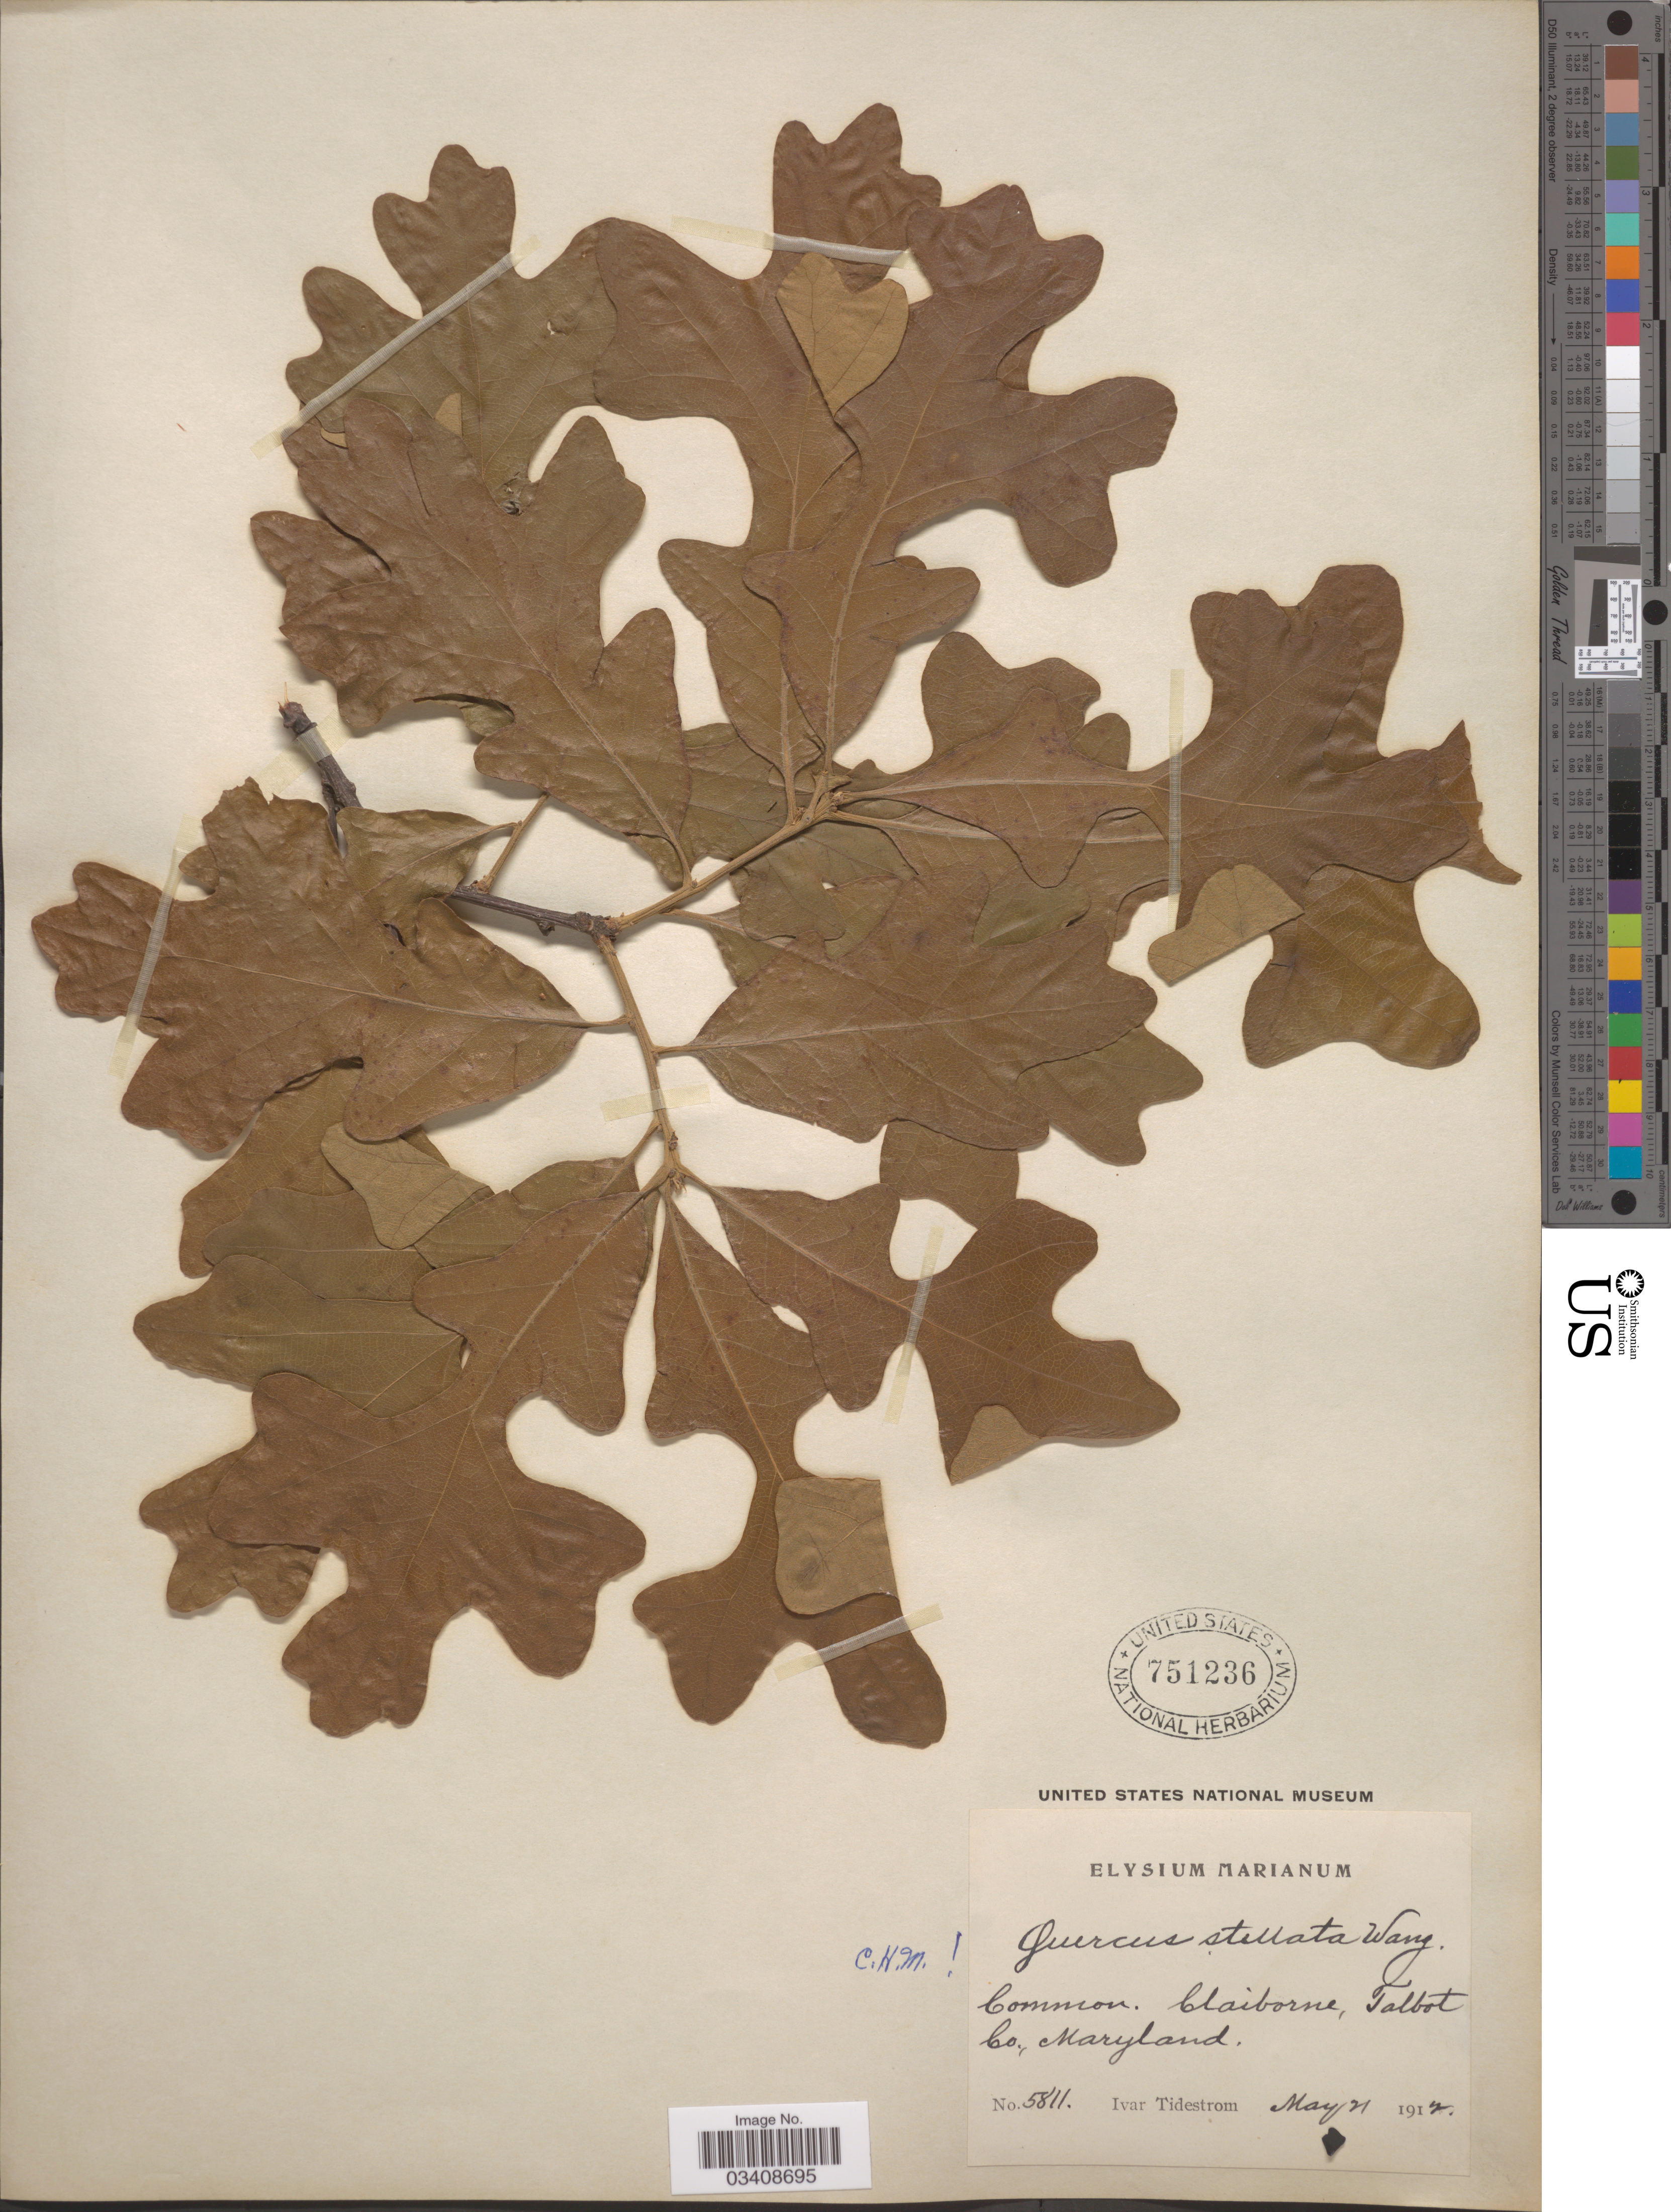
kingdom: Plantae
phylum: Tracheophyta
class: Magnoliopsida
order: Fagales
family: Fagaceae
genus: Quercus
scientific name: Quercus stellata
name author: Wangenh.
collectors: I. F. Tidestrom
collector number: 5811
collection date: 1912-05-21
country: United States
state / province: Maryland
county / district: Talbot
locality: Common. Claiborne, Talbot Co.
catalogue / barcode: US 751236